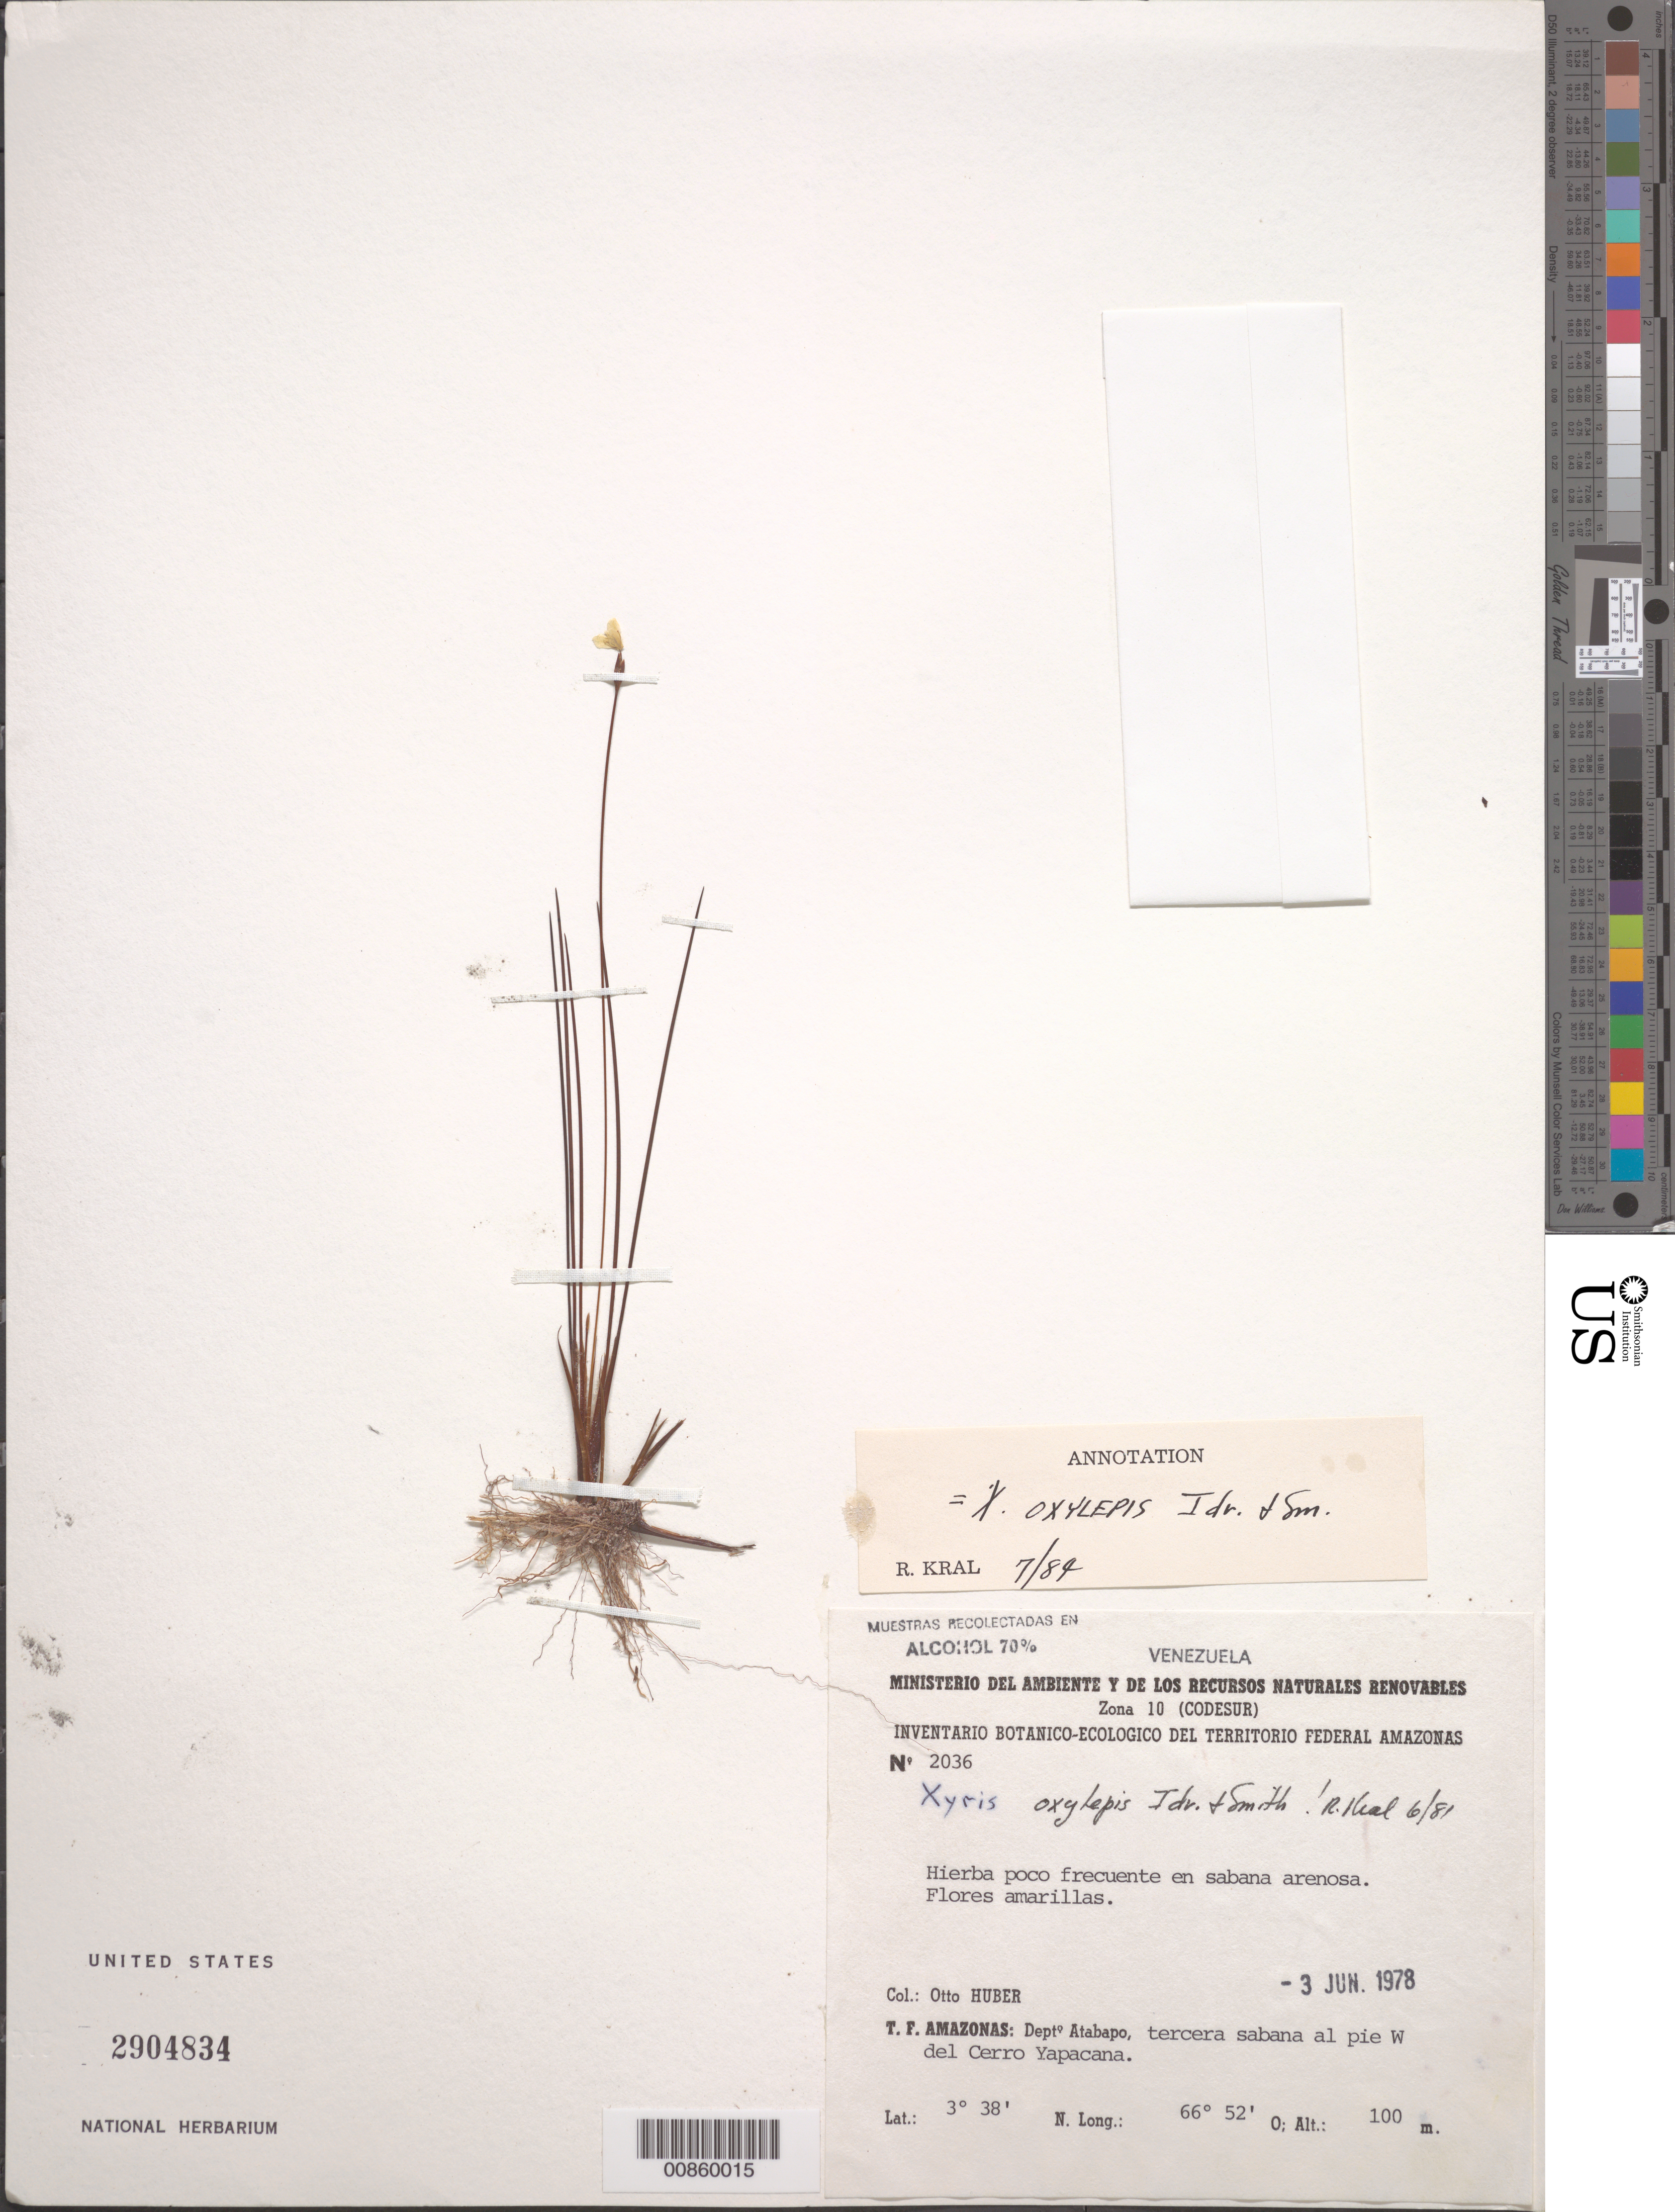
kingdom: Plantae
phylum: Tracheophyta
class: Liliopsida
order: Poales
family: Xyridaceae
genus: Xyris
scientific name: Xyris oxylepis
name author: Idrobo & L.B. Sm.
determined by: Kral, Robert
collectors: O. Huber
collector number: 2036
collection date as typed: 3-Jun-78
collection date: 1978-06-03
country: Venezuela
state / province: Amazonas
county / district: Atabapo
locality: Cerro Yapacána, W del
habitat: Sabana arenosa.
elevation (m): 100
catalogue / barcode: US 2904834